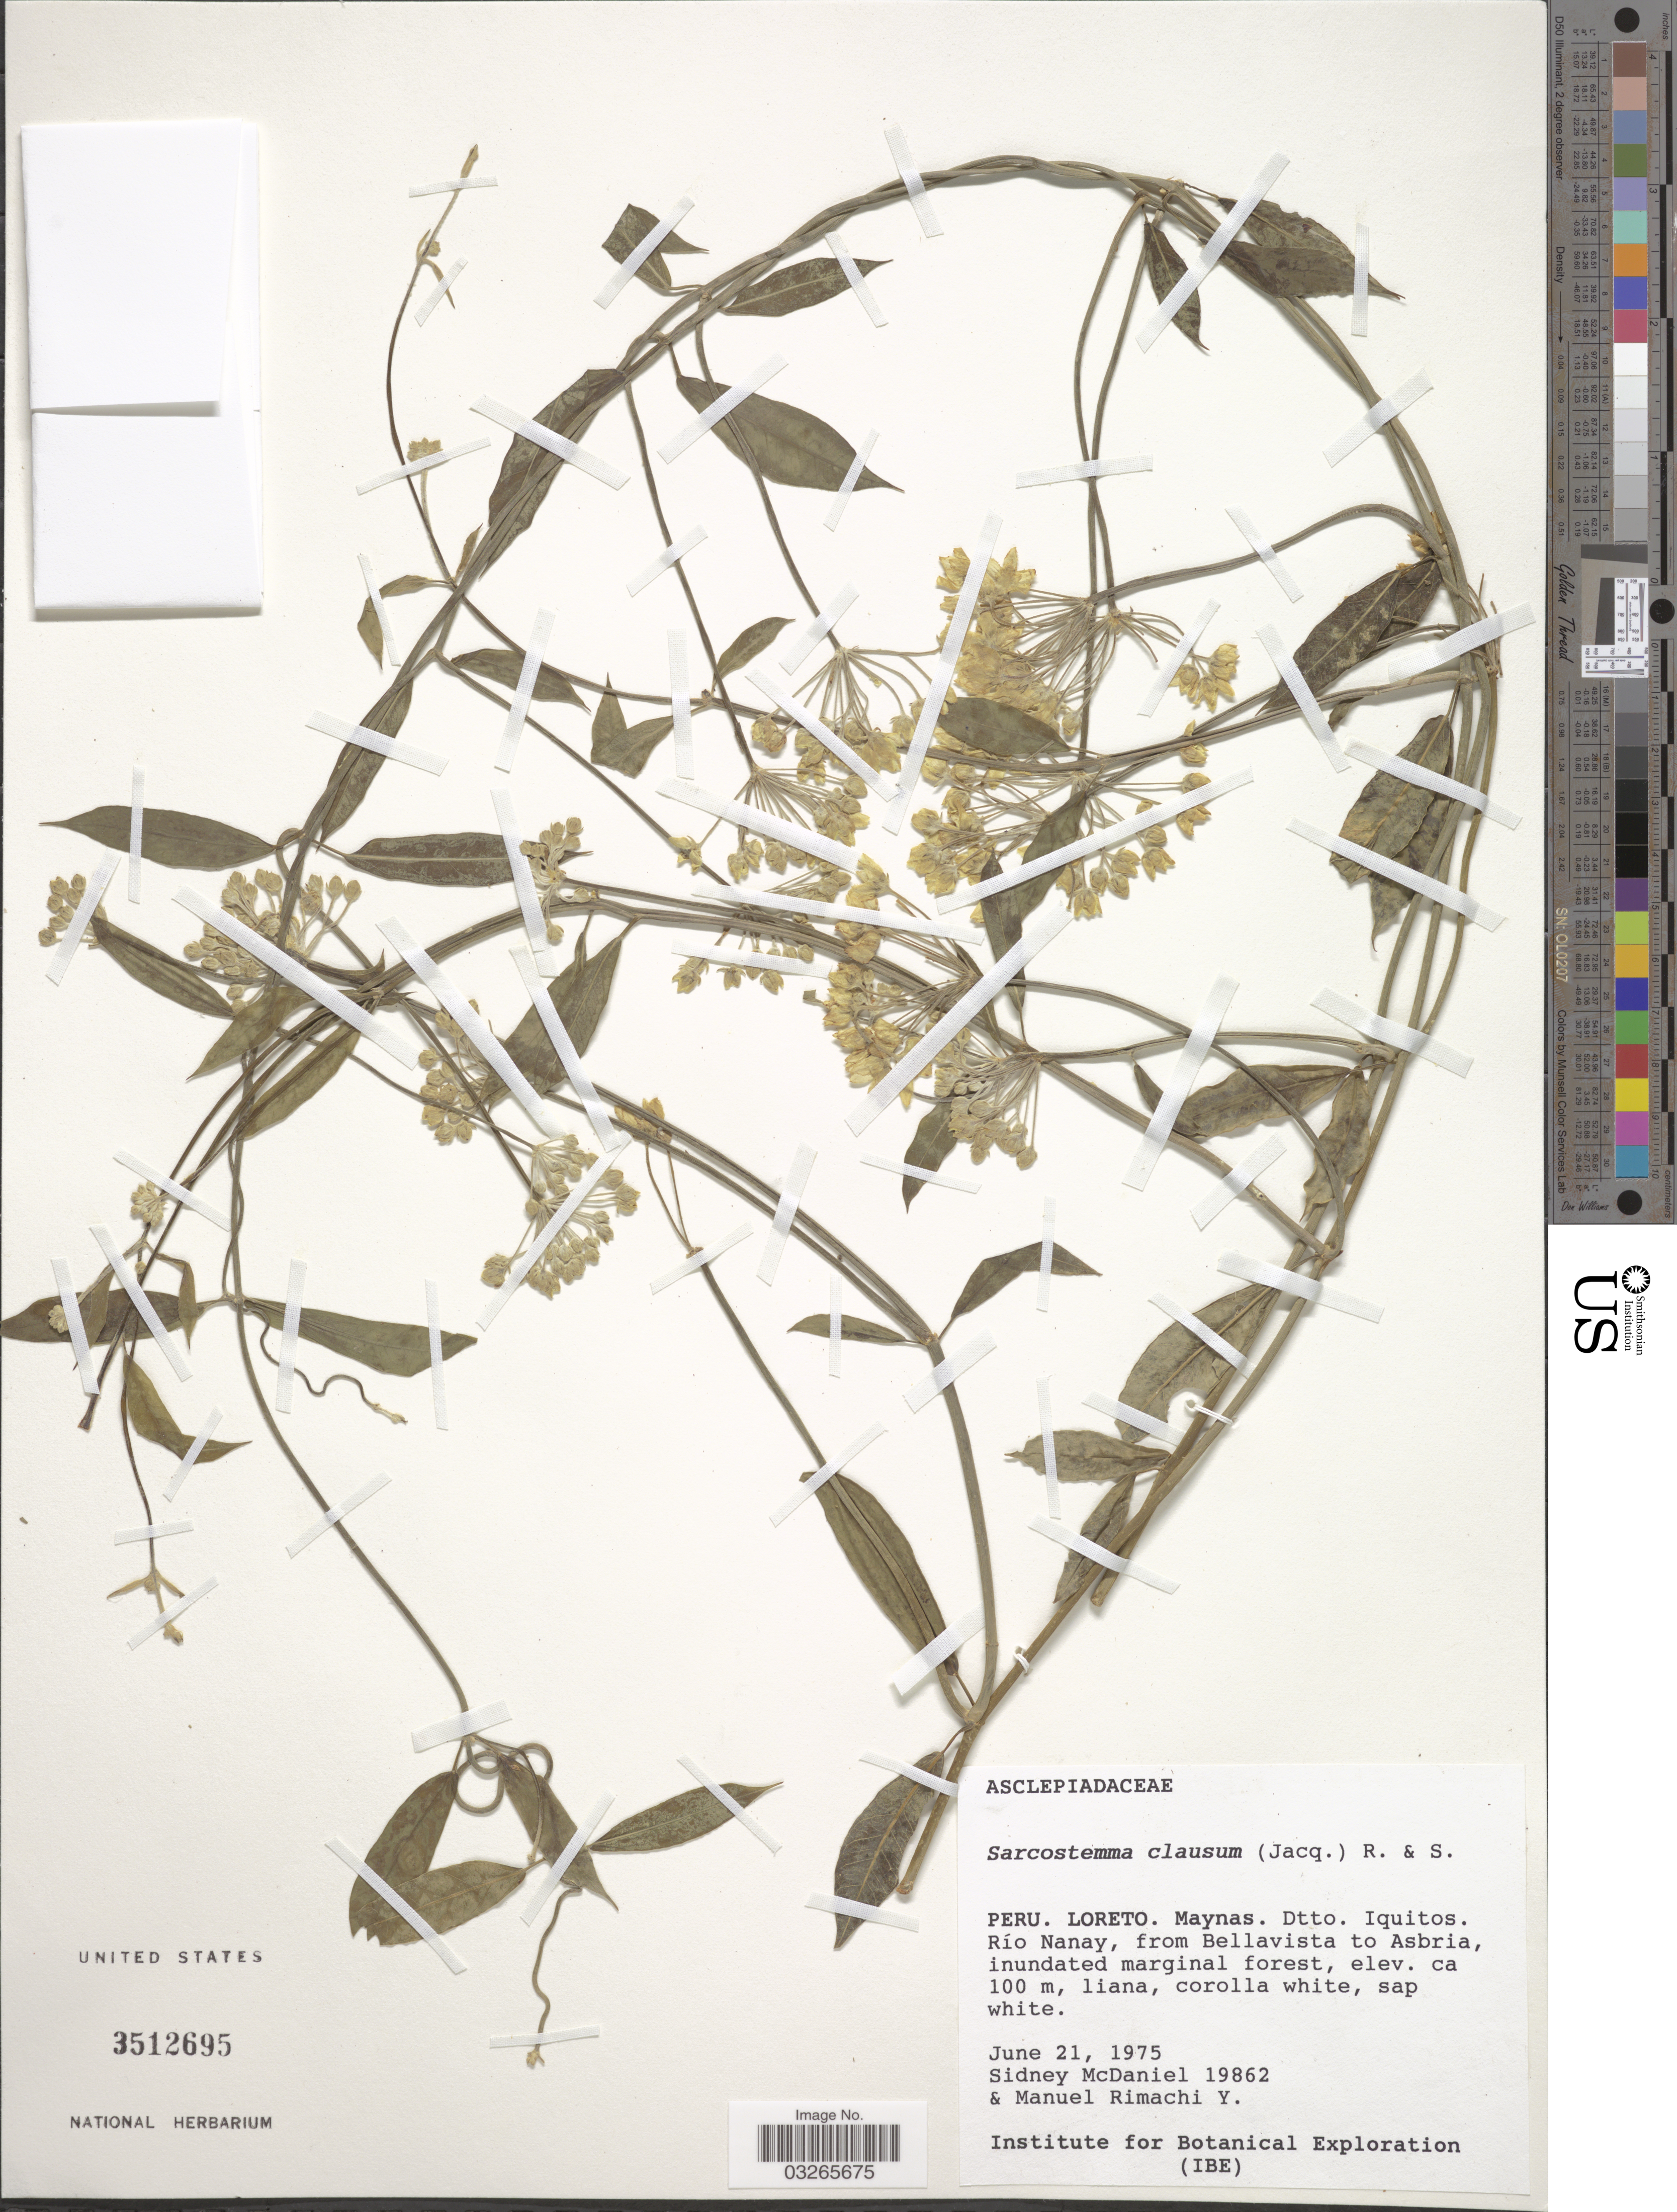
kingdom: Plantae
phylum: Tracheophyta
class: Magnoliopsida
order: Gentianales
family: Apocynaceae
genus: Sarcostemma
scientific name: Sarcostemma clausum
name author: (Jacq.) Schult.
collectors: S. McDaniel & M. Rimachi Y.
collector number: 19862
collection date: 1975-06-21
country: Peru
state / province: Loreto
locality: Maynas, Dtto. Iquitos, Río Nanay, from Bellavista to Asbria, inundated marginal forest.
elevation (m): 100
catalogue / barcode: US 3512695